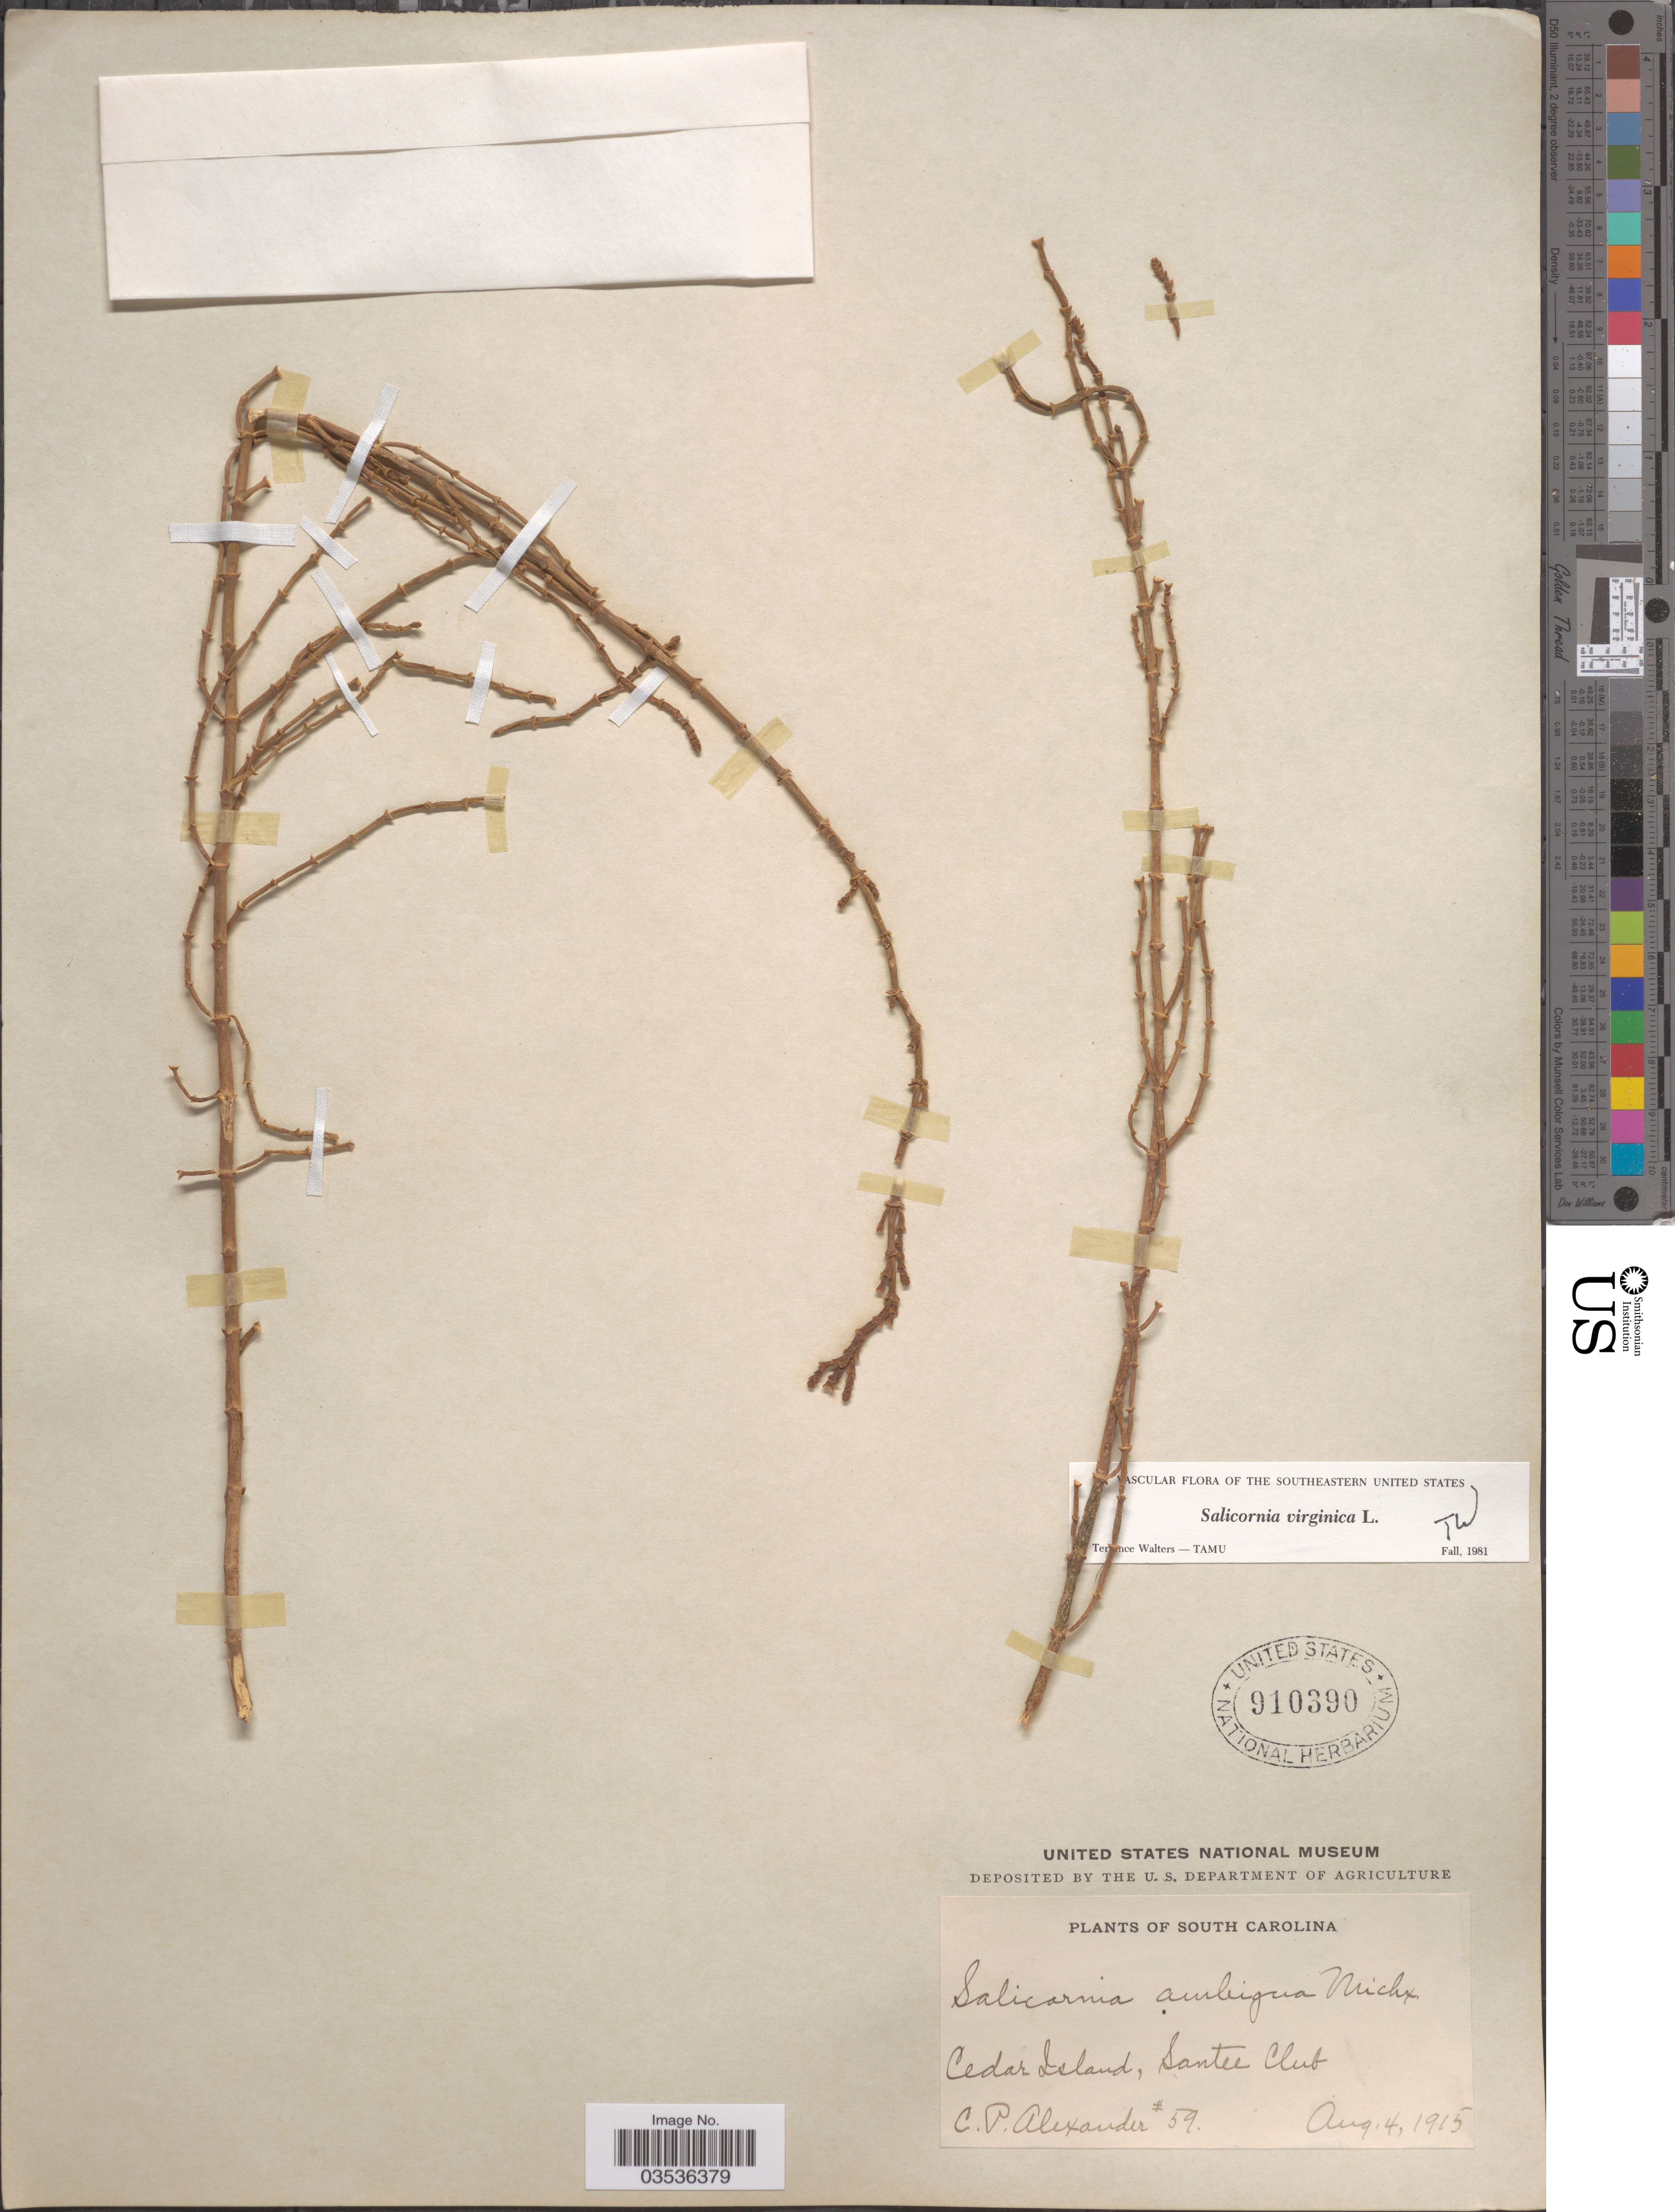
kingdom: Plantae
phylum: Tracheophyta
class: Magnoliopsida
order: Caryophyllales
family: Amaranthaceae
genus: Salicornia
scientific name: Salicornia ambigua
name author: Michx.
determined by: Strong, Mark T., (BOT), Smithsonian Institution - National Museum of Natural History (UNITED STATES)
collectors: C. P. Alexander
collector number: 59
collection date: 1915-08-04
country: United States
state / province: South Carolina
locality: Cedar Island, Santee Club.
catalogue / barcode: US 910390